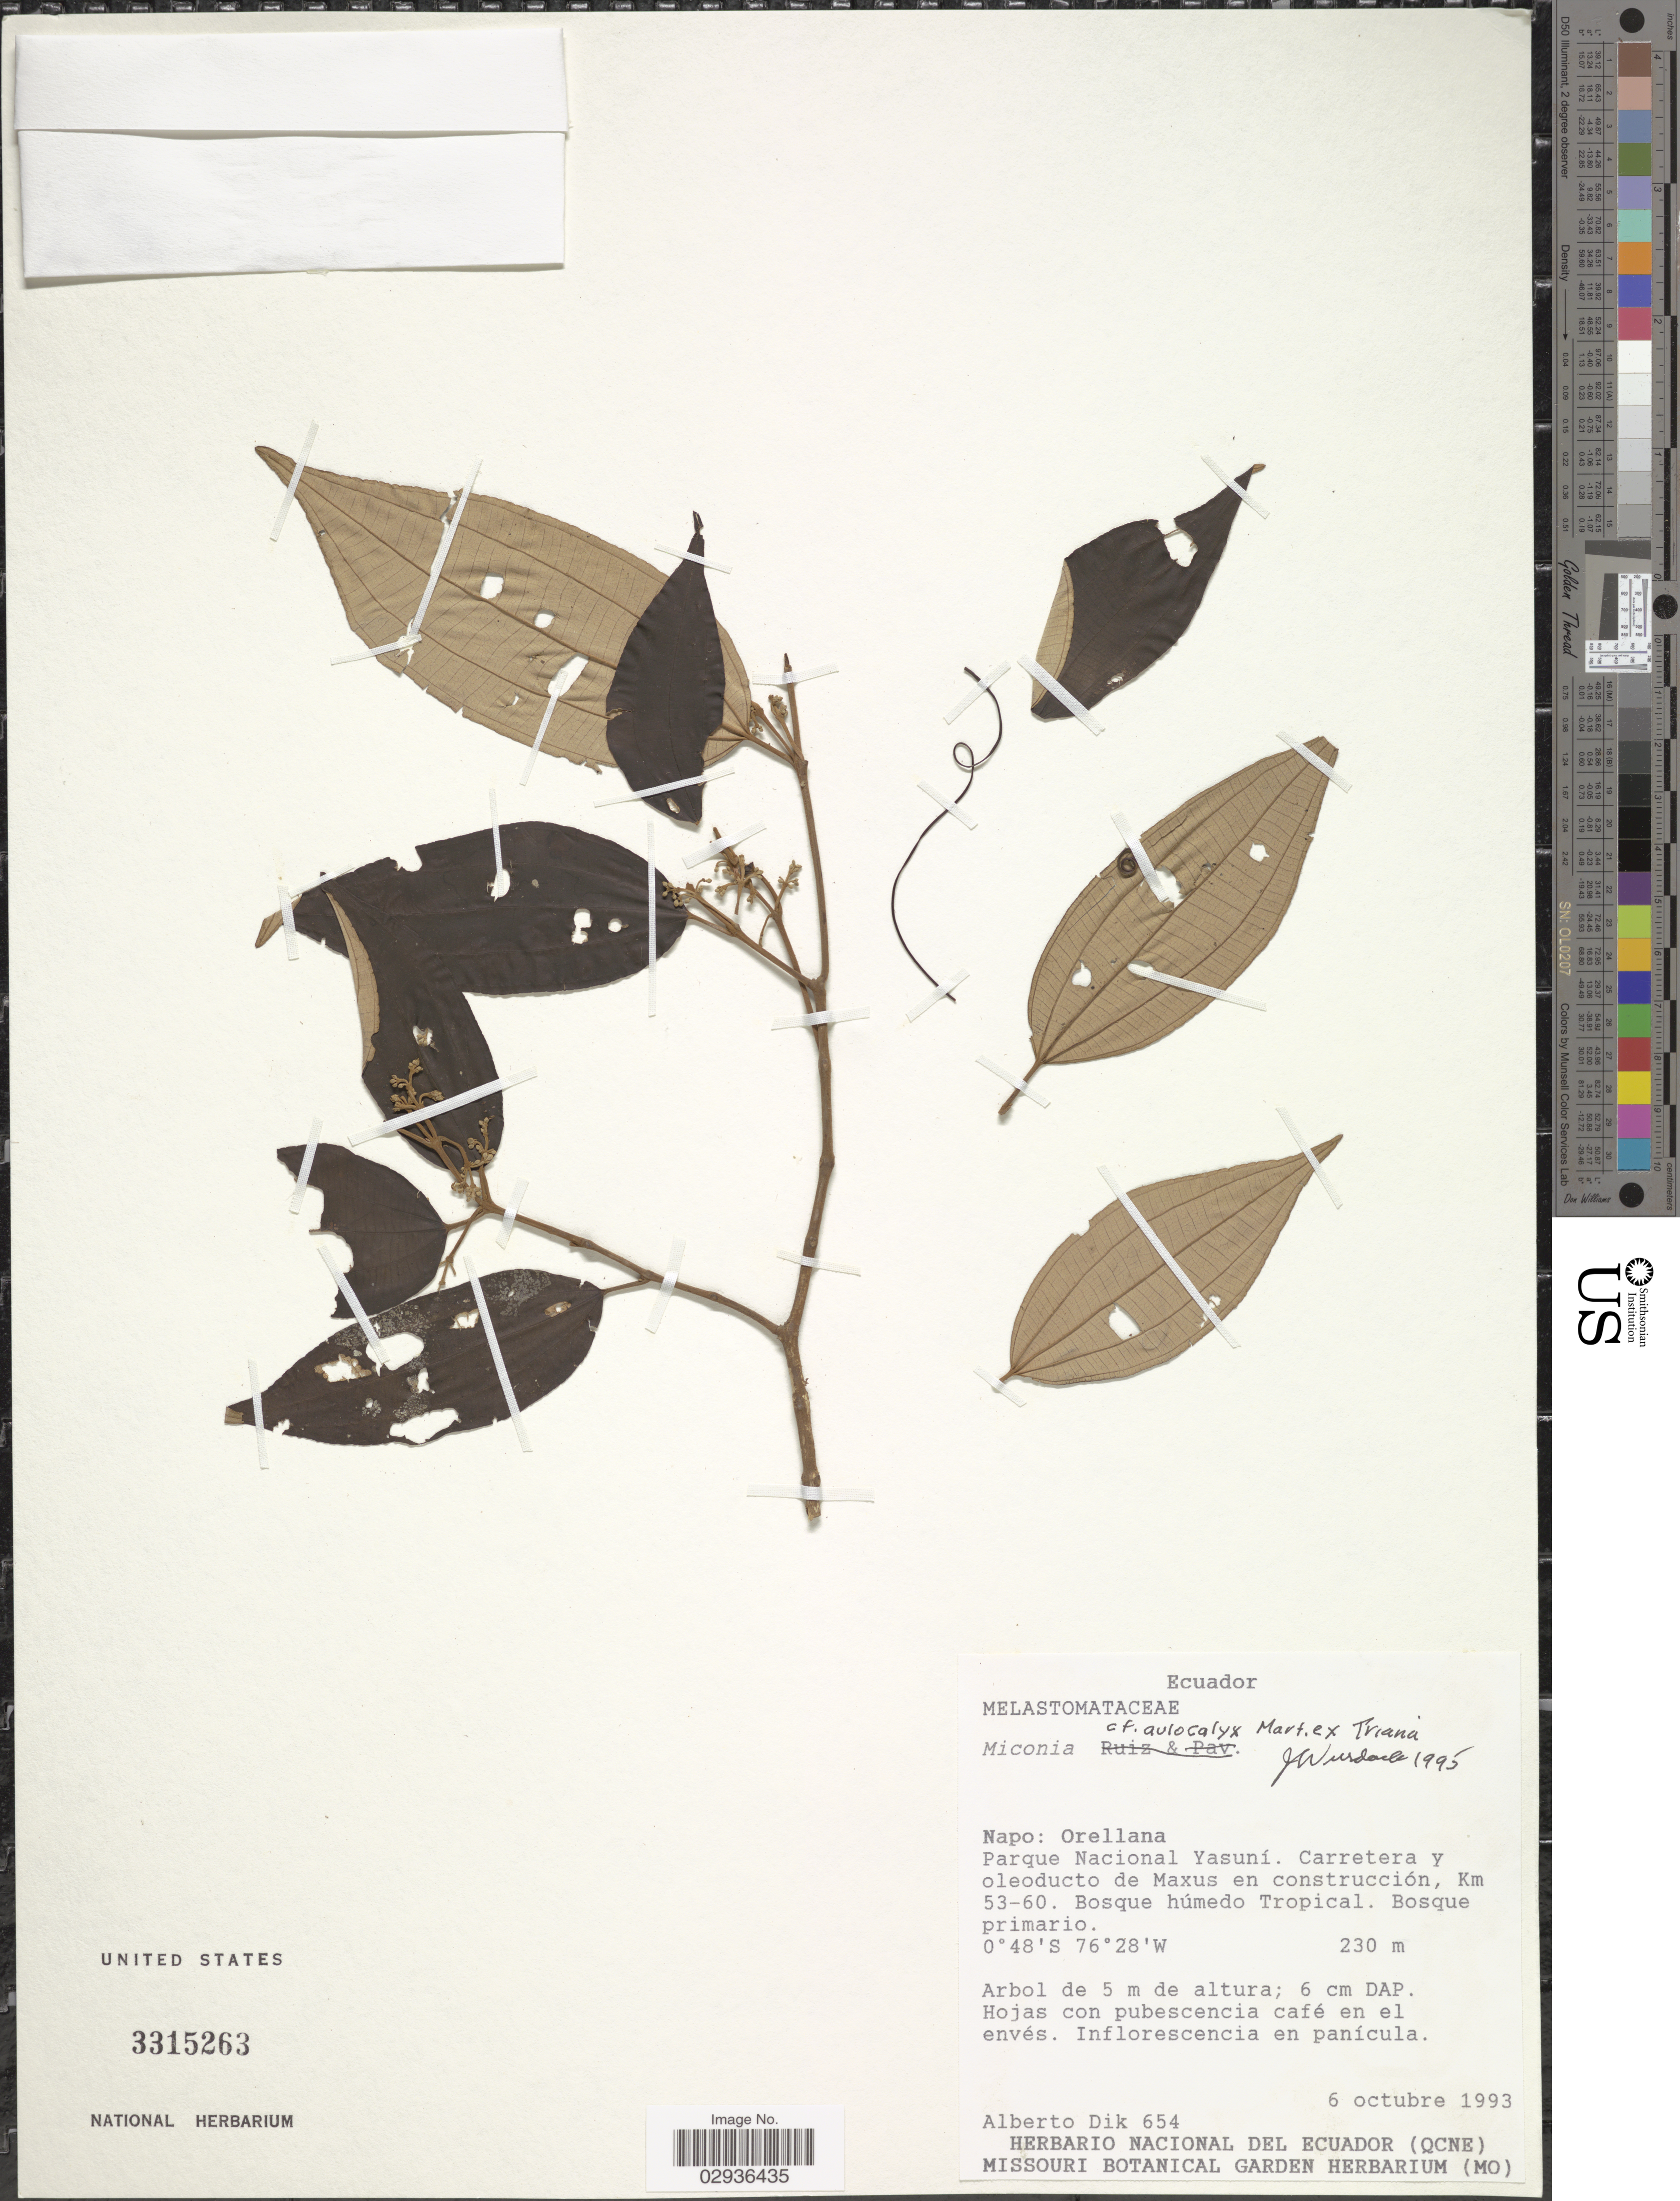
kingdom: Plantae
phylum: Tracheophyta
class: Magnoliopsida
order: Myrtales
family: Melastomataceae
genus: Miconia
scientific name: Miconia aulocalyx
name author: Mart. ex Triana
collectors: A. Dik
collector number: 654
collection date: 1993-10-06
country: Ecuador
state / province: Napo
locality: Orellana, Parque Nacional Yasuní. Carretera y oleoducto de Maxus en construcción, Km 53-60.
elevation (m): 230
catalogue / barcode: US 3315263